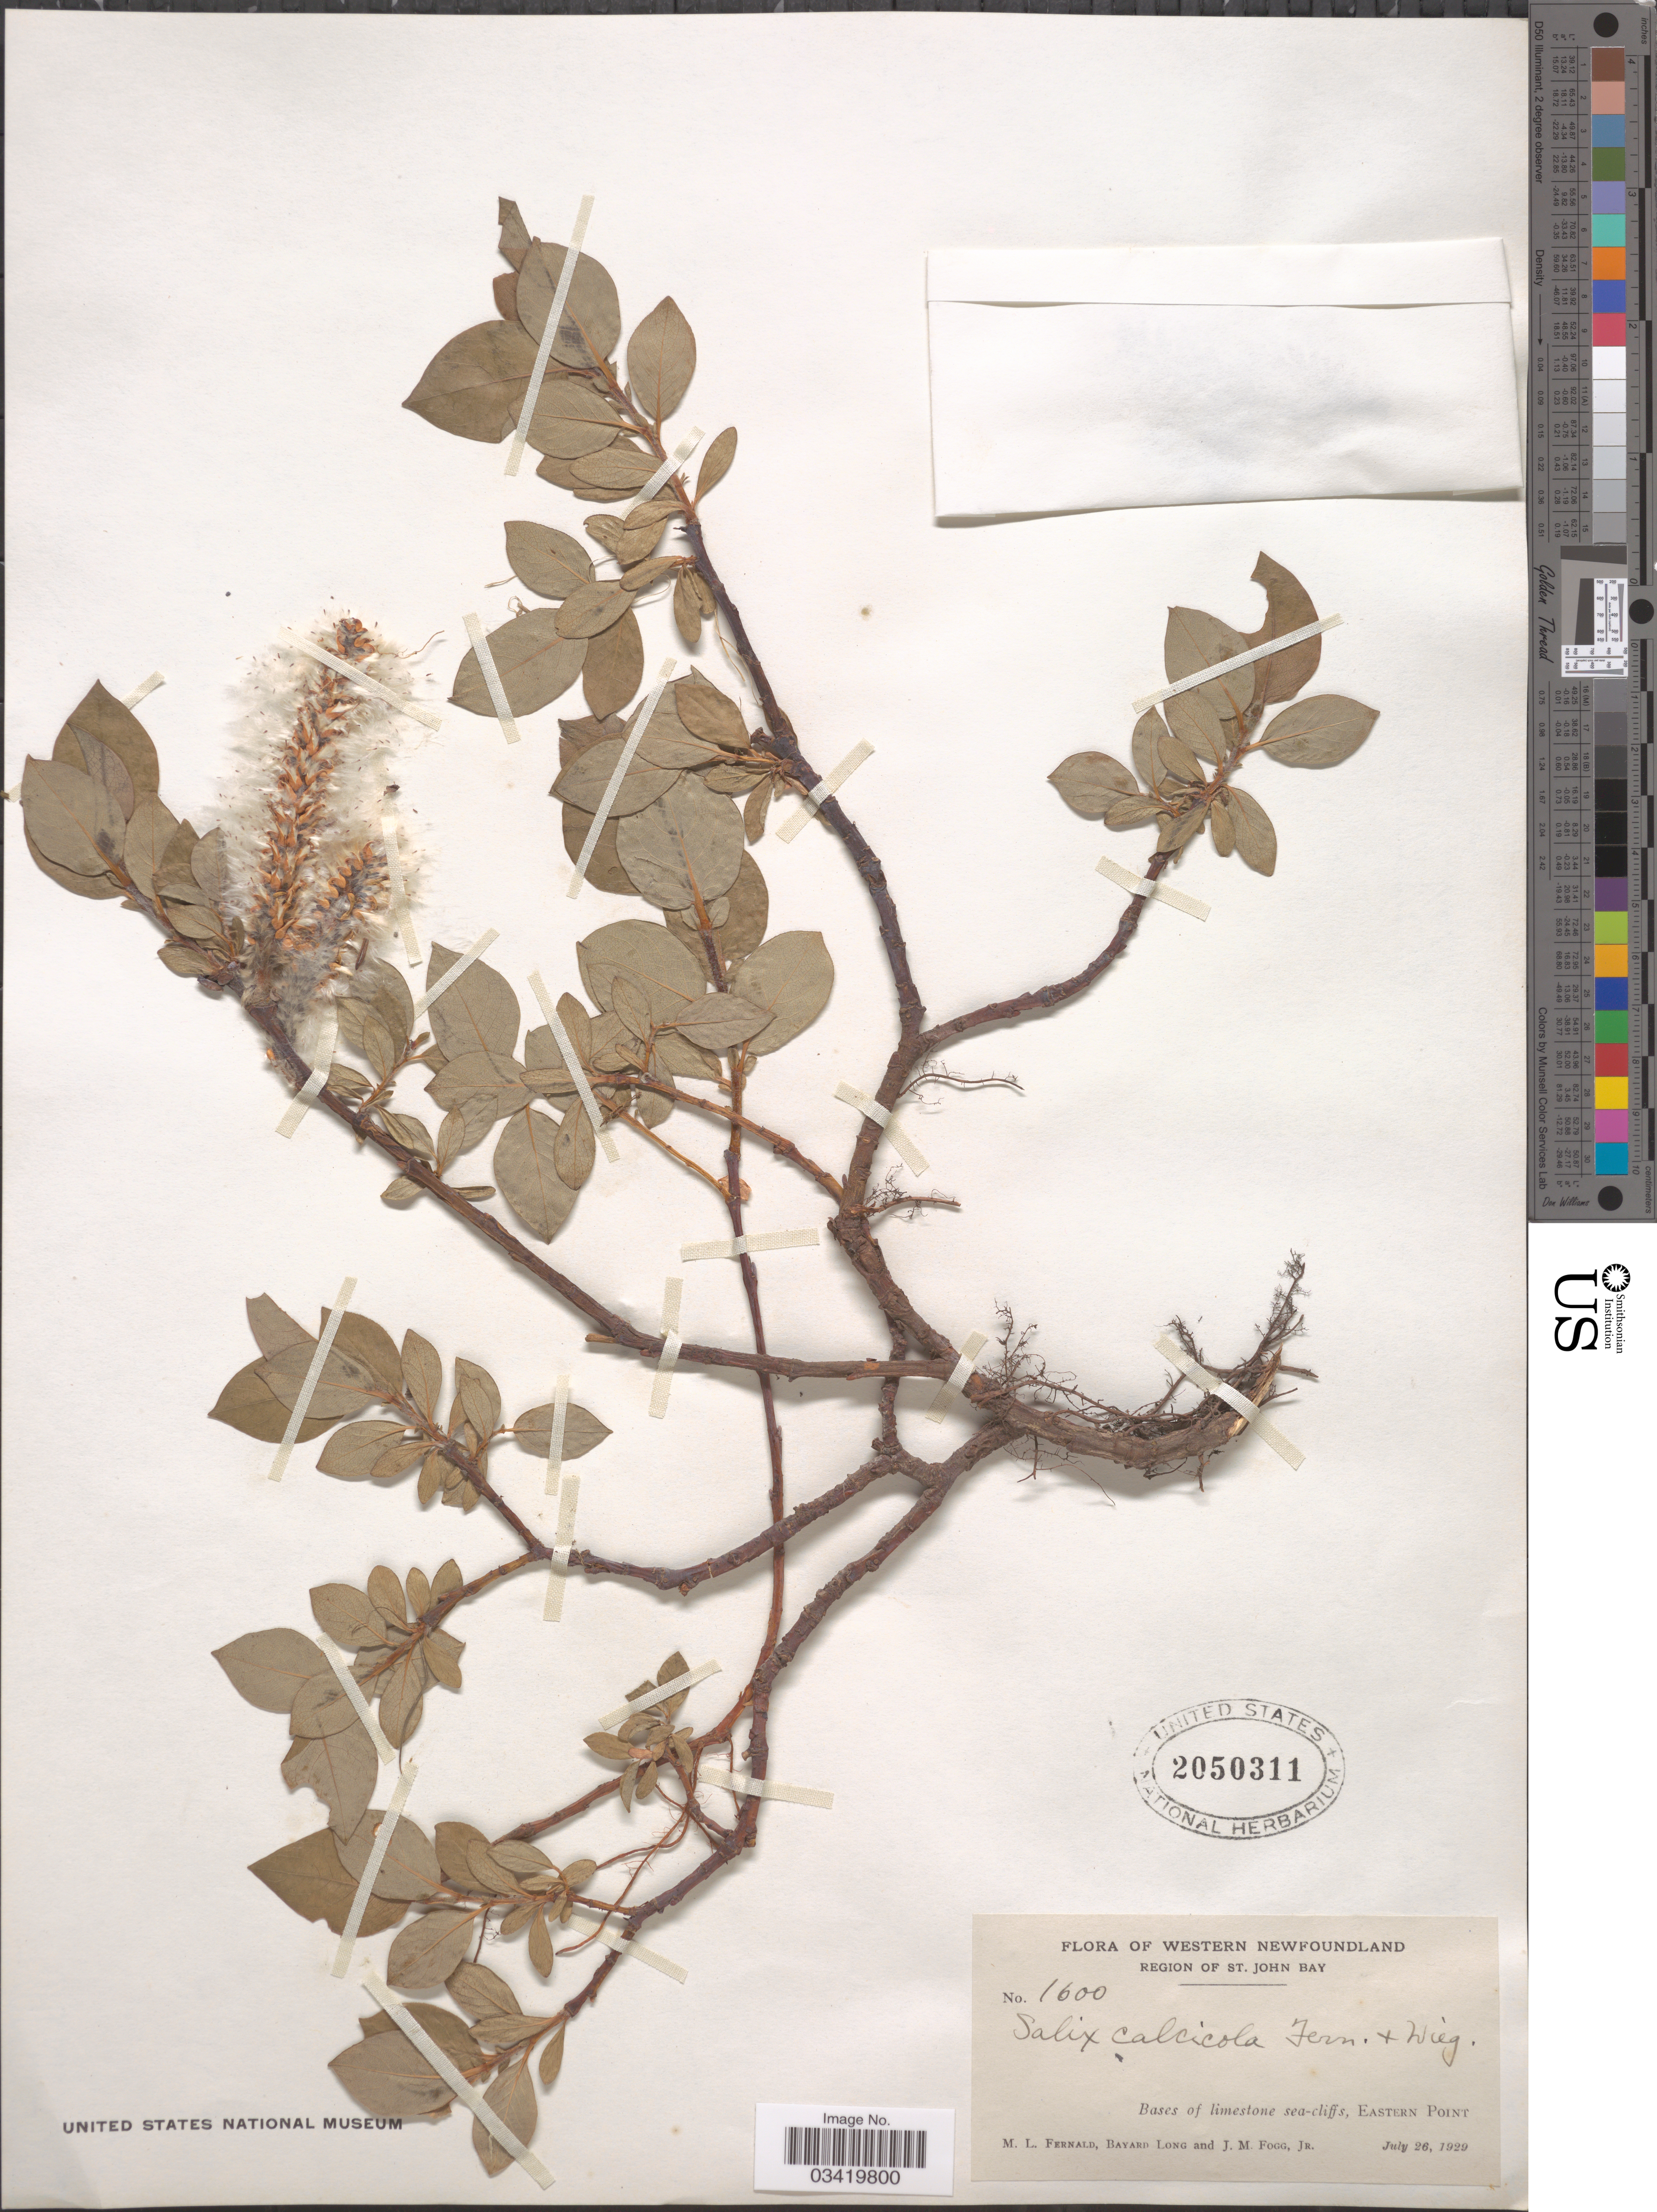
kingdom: Plantae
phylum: Tracheophyta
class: Magnoliopsida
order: Malpighiales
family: Salicaceae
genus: Salix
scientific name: Salix calcicola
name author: Fernald & Wiegand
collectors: M. L. Fernald, B. Long & J. Fogg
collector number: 1600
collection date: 1929-07-26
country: Canada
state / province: Newfoundland and Labrador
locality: Western Newfoundland. Region of St. John Bay. Eastern Point.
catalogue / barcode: US 2050311